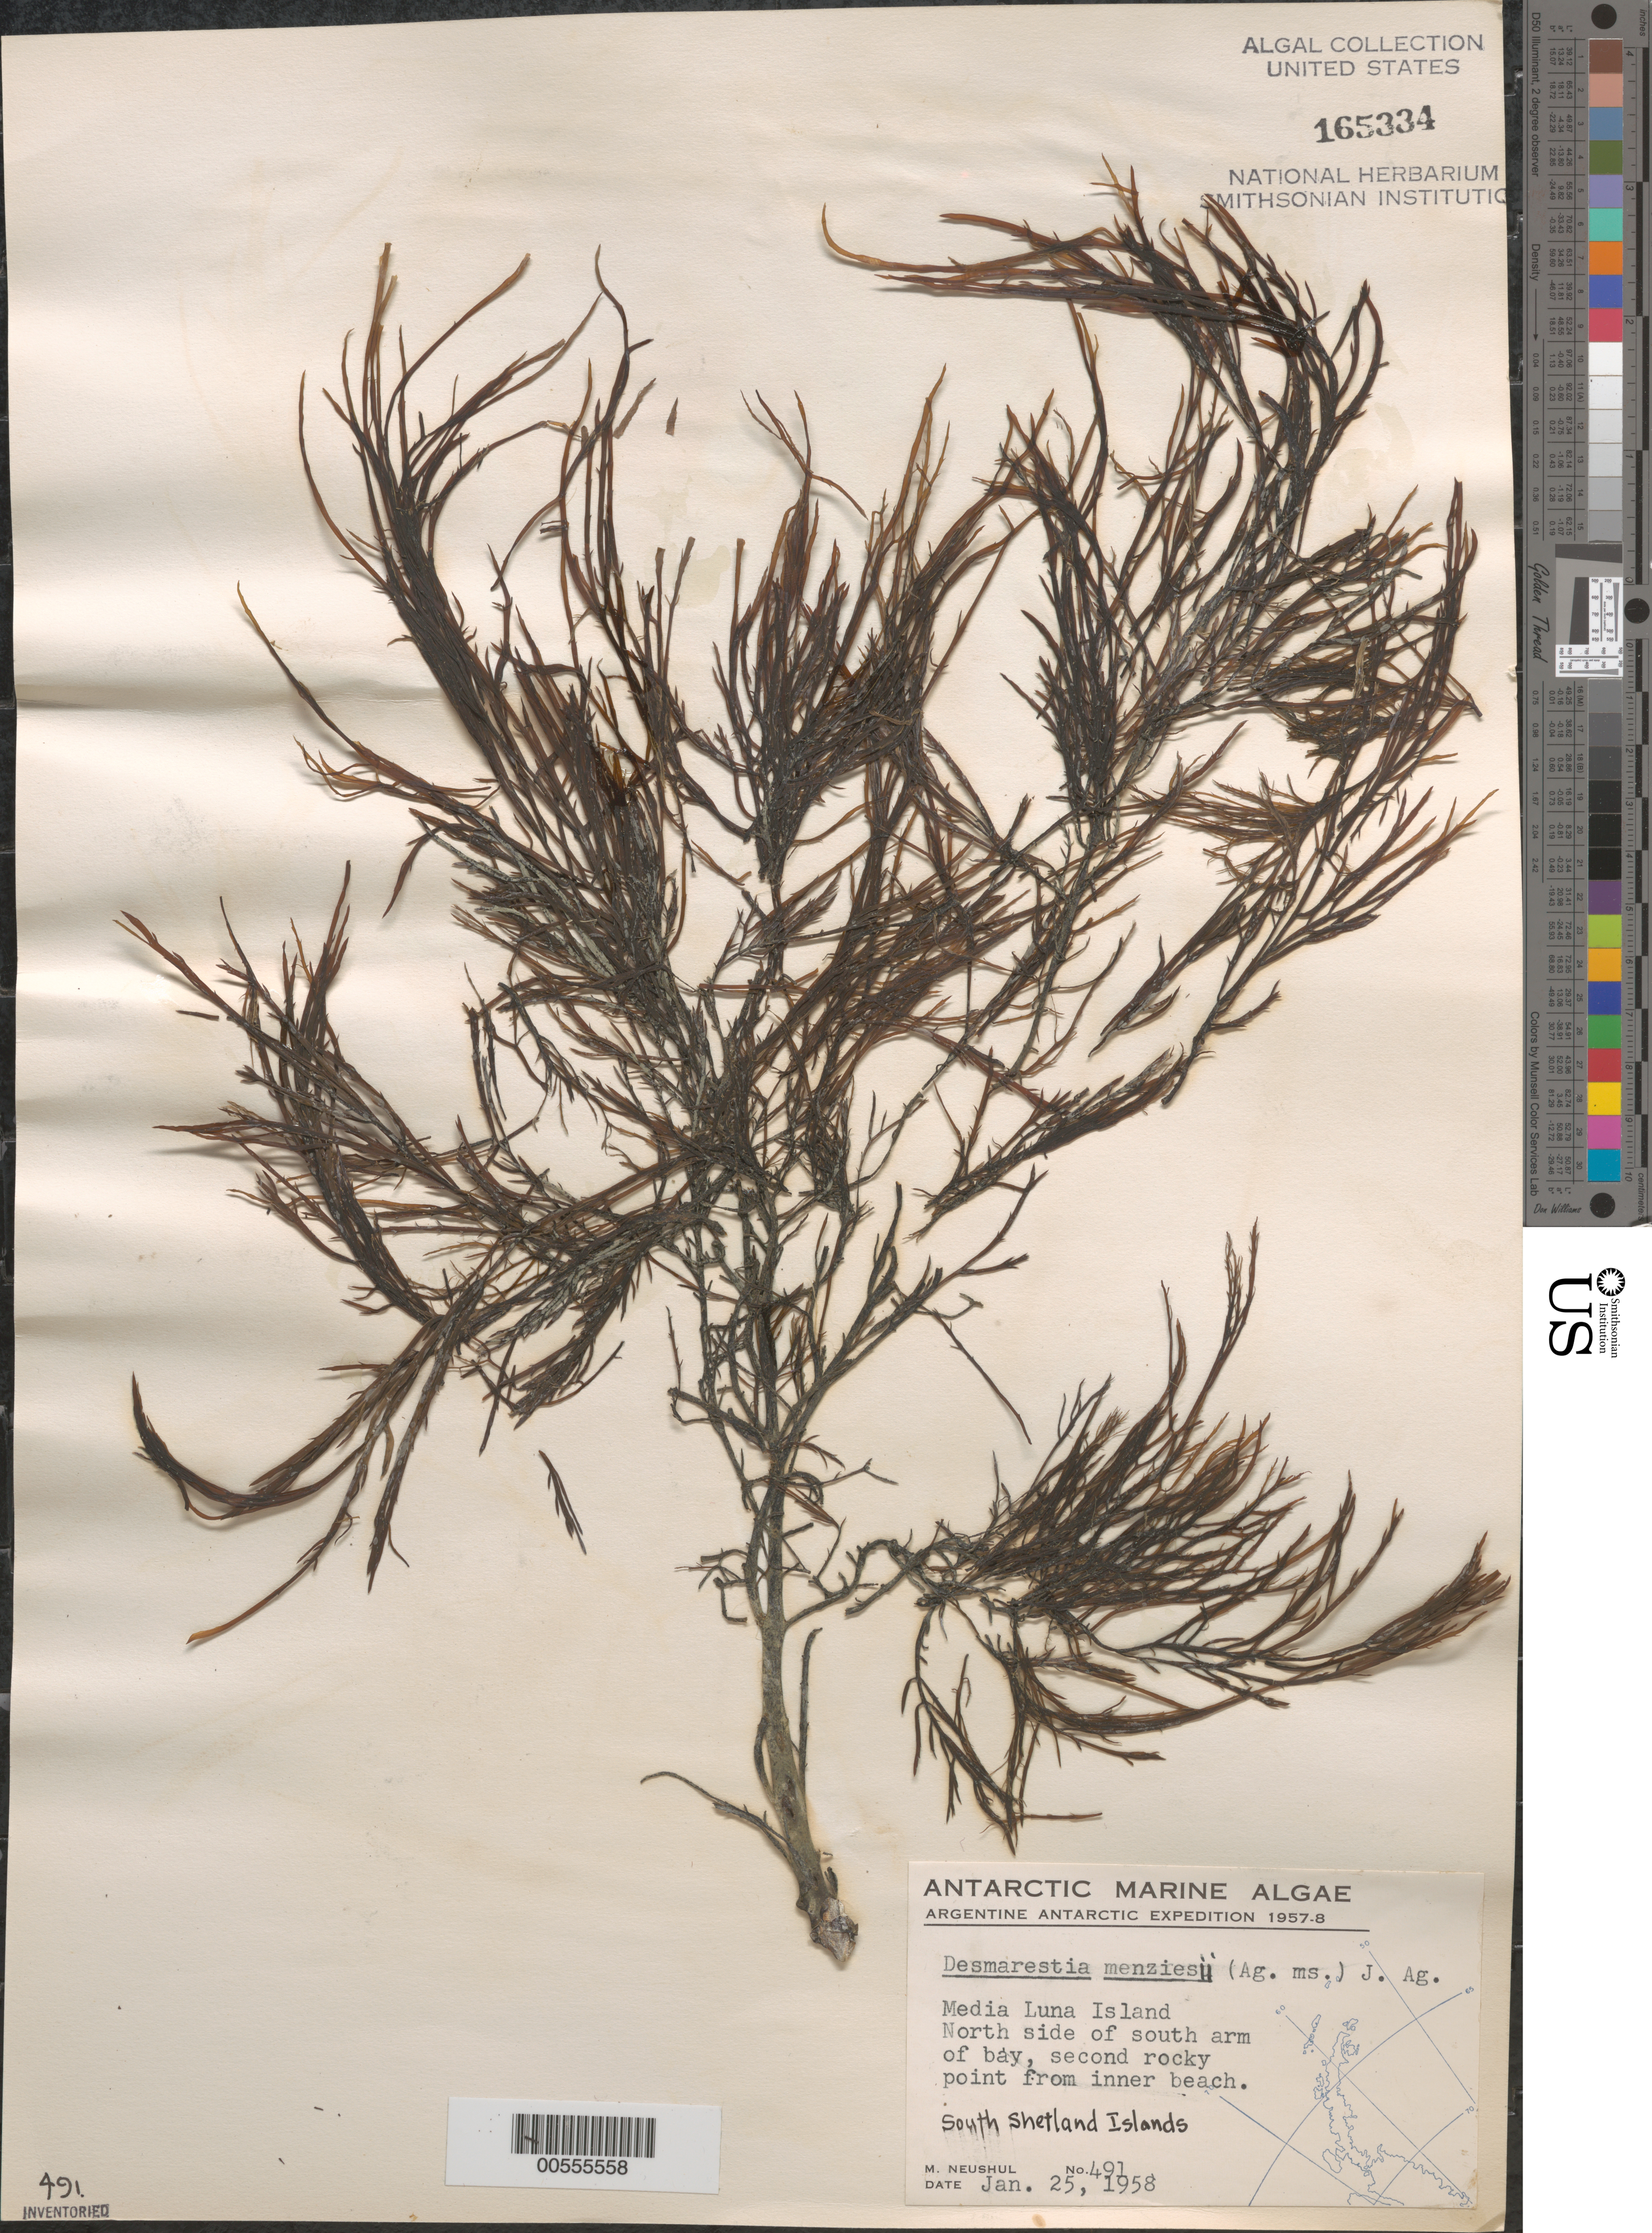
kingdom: Chromista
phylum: Ochrophyta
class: Phaeophyceae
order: Desmarestiales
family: Desmarestiaceae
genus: Desmarestia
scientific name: Desmarestia menziesii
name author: J. Agardh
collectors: M. Neushul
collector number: Neushul 491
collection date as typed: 25 Jan 1958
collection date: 1958-01-25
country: Antarctica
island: Half Moon Island (Media Luna Island)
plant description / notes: Argentine Antarctic Expedition, 1957-1958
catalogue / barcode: US 165334